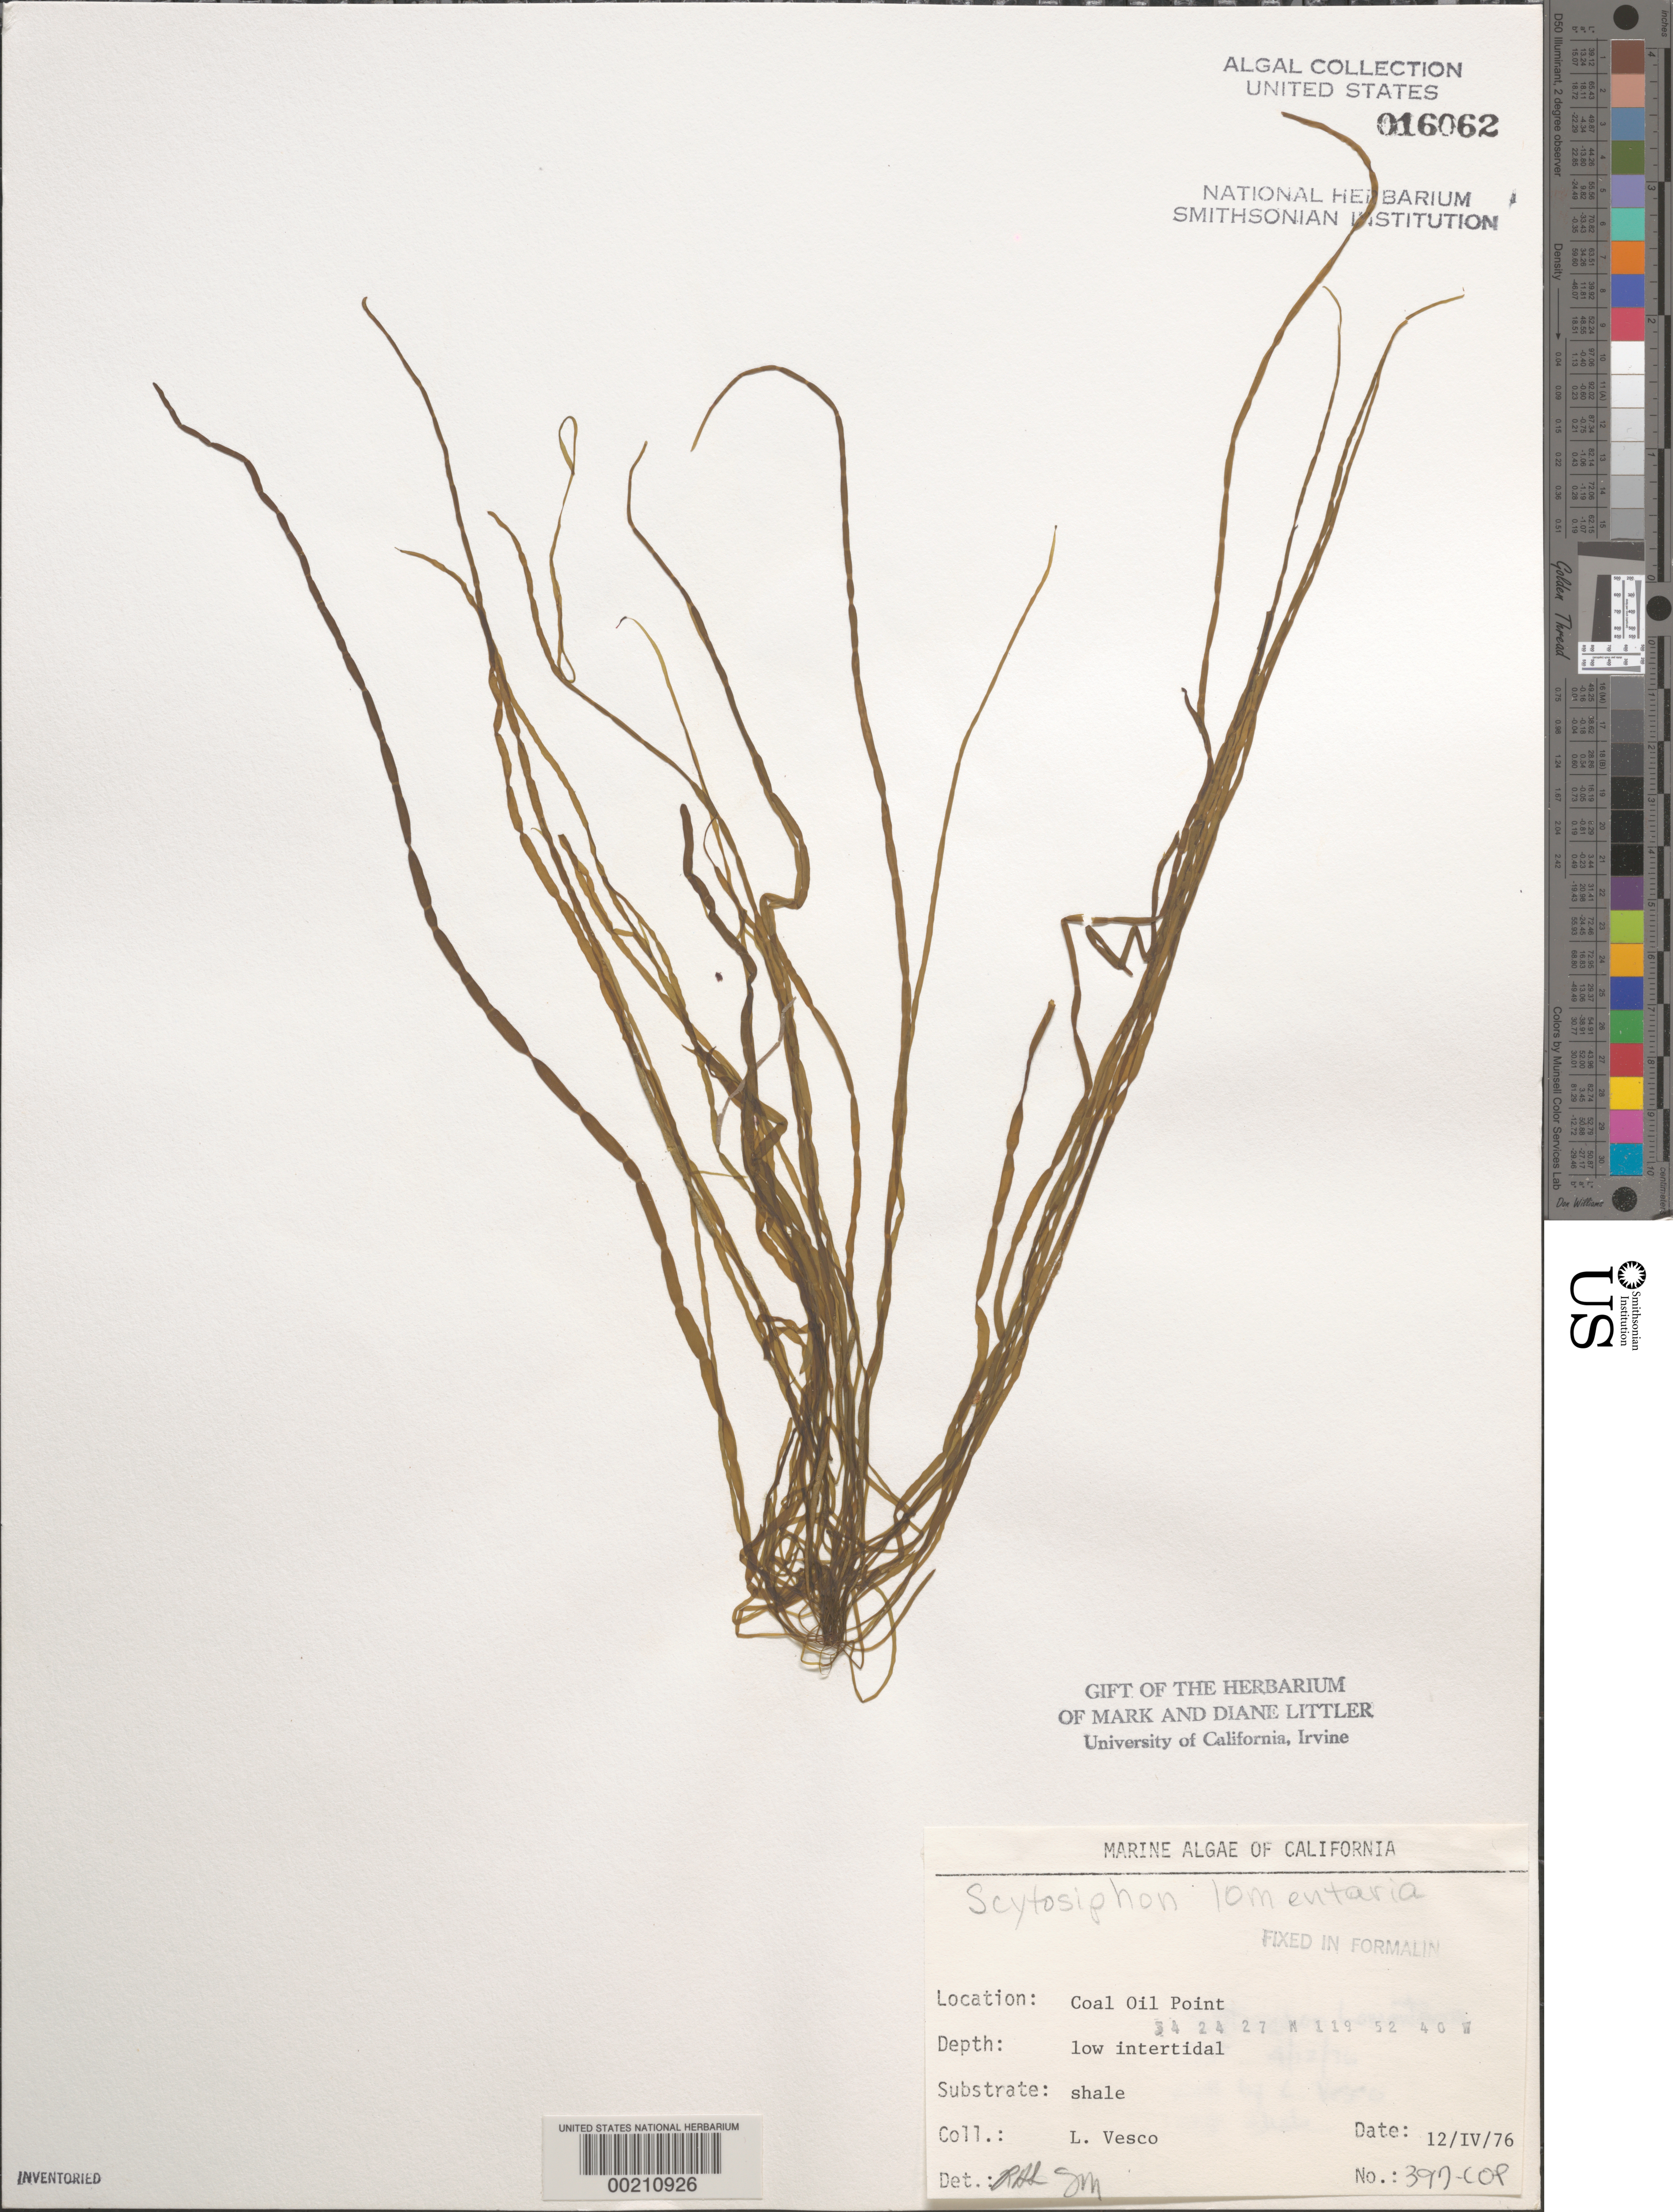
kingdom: Chromista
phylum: Ochrophyta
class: Phaeophyceae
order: Scytosiphonales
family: Scytosiphonaceae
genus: Scytosiphon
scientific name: Scytosiphon lomentaria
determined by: Sims, Robert H.; Murray, S. N.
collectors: L. Vesco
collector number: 397-COP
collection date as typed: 12 Apr 1976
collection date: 1976-04-12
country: United States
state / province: California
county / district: Santa Barbara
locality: Coal Oil Point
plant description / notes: BLM-SOCALBIGHT Rocky Intertidal Survey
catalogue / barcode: US 16062